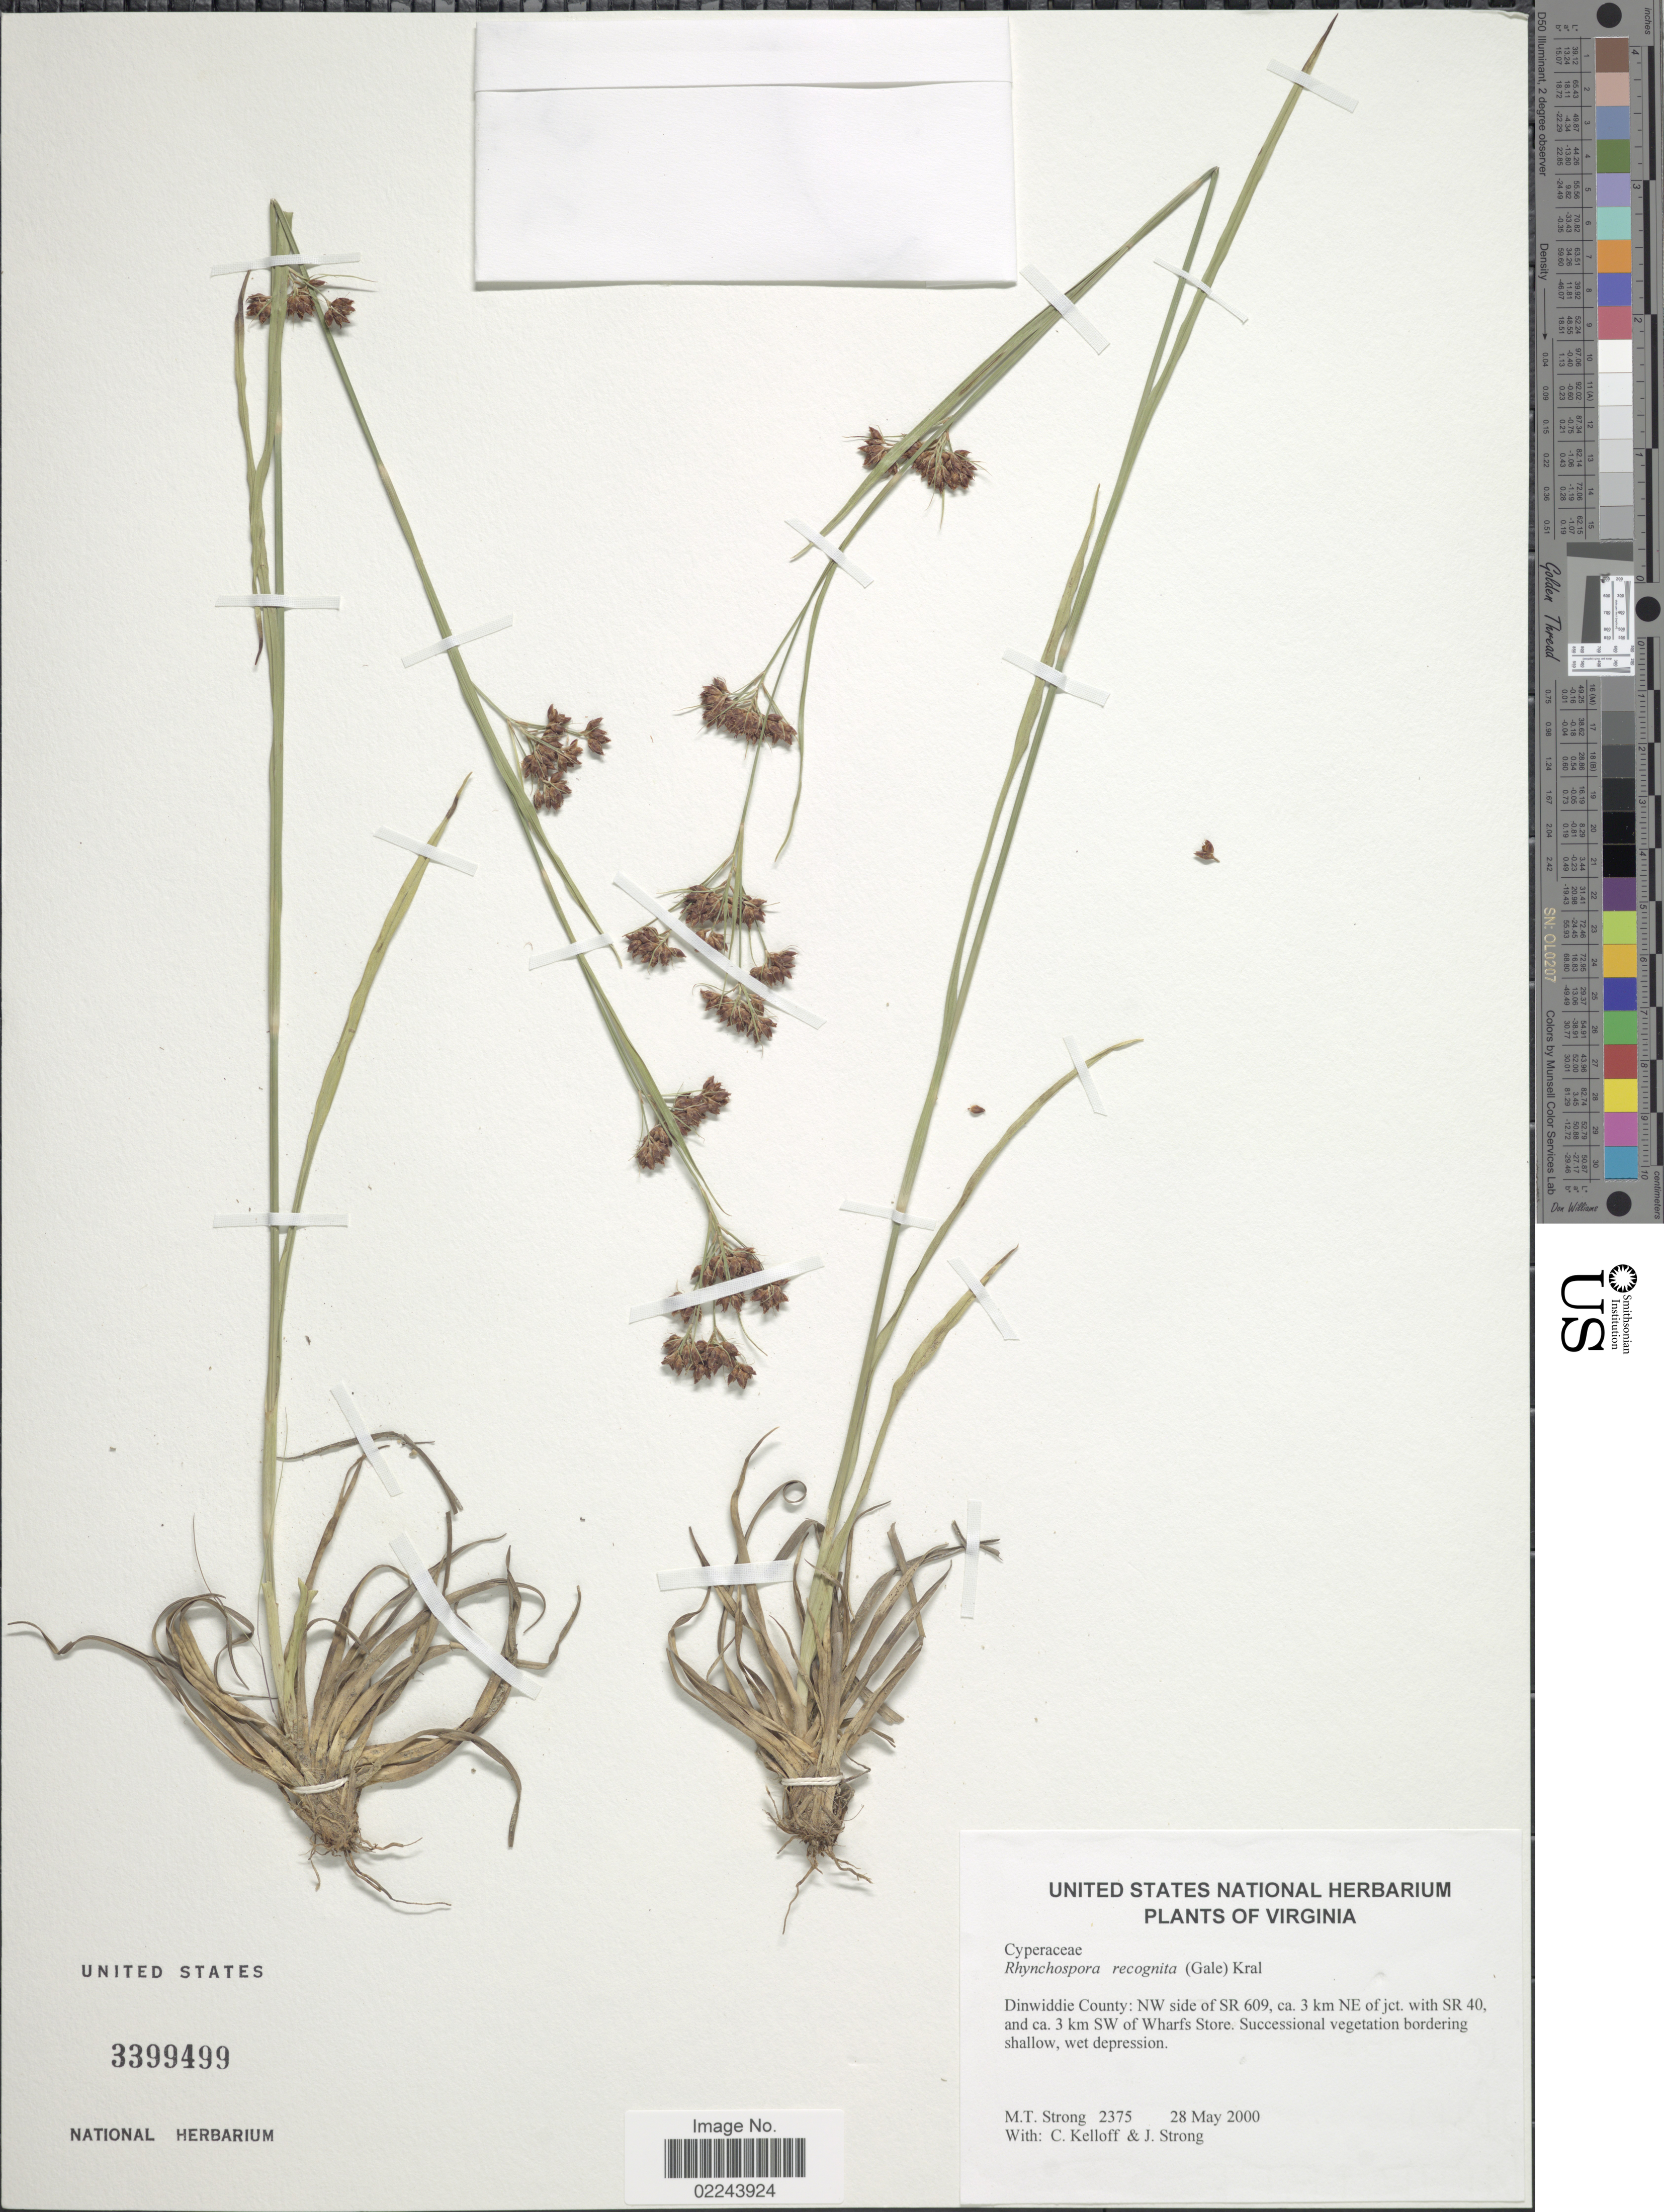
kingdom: Plantae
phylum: Tracheophyta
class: Liliopsida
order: Poales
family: Cyperaceae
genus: Rhynchospora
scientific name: Rhynchospora recognita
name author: (Gale) Kral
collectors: M. T. Strong, C. L. Kelloff & J. Strong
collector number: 2375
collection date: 2000-05-28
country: United States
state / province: Virginia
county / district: Dinwiddie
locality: Dinwiddie County, Nw side of SR 609, ca 3 km NE of jct with SR 40, and ca 3 km SW of Wharfs Store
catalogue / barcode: US 3399499